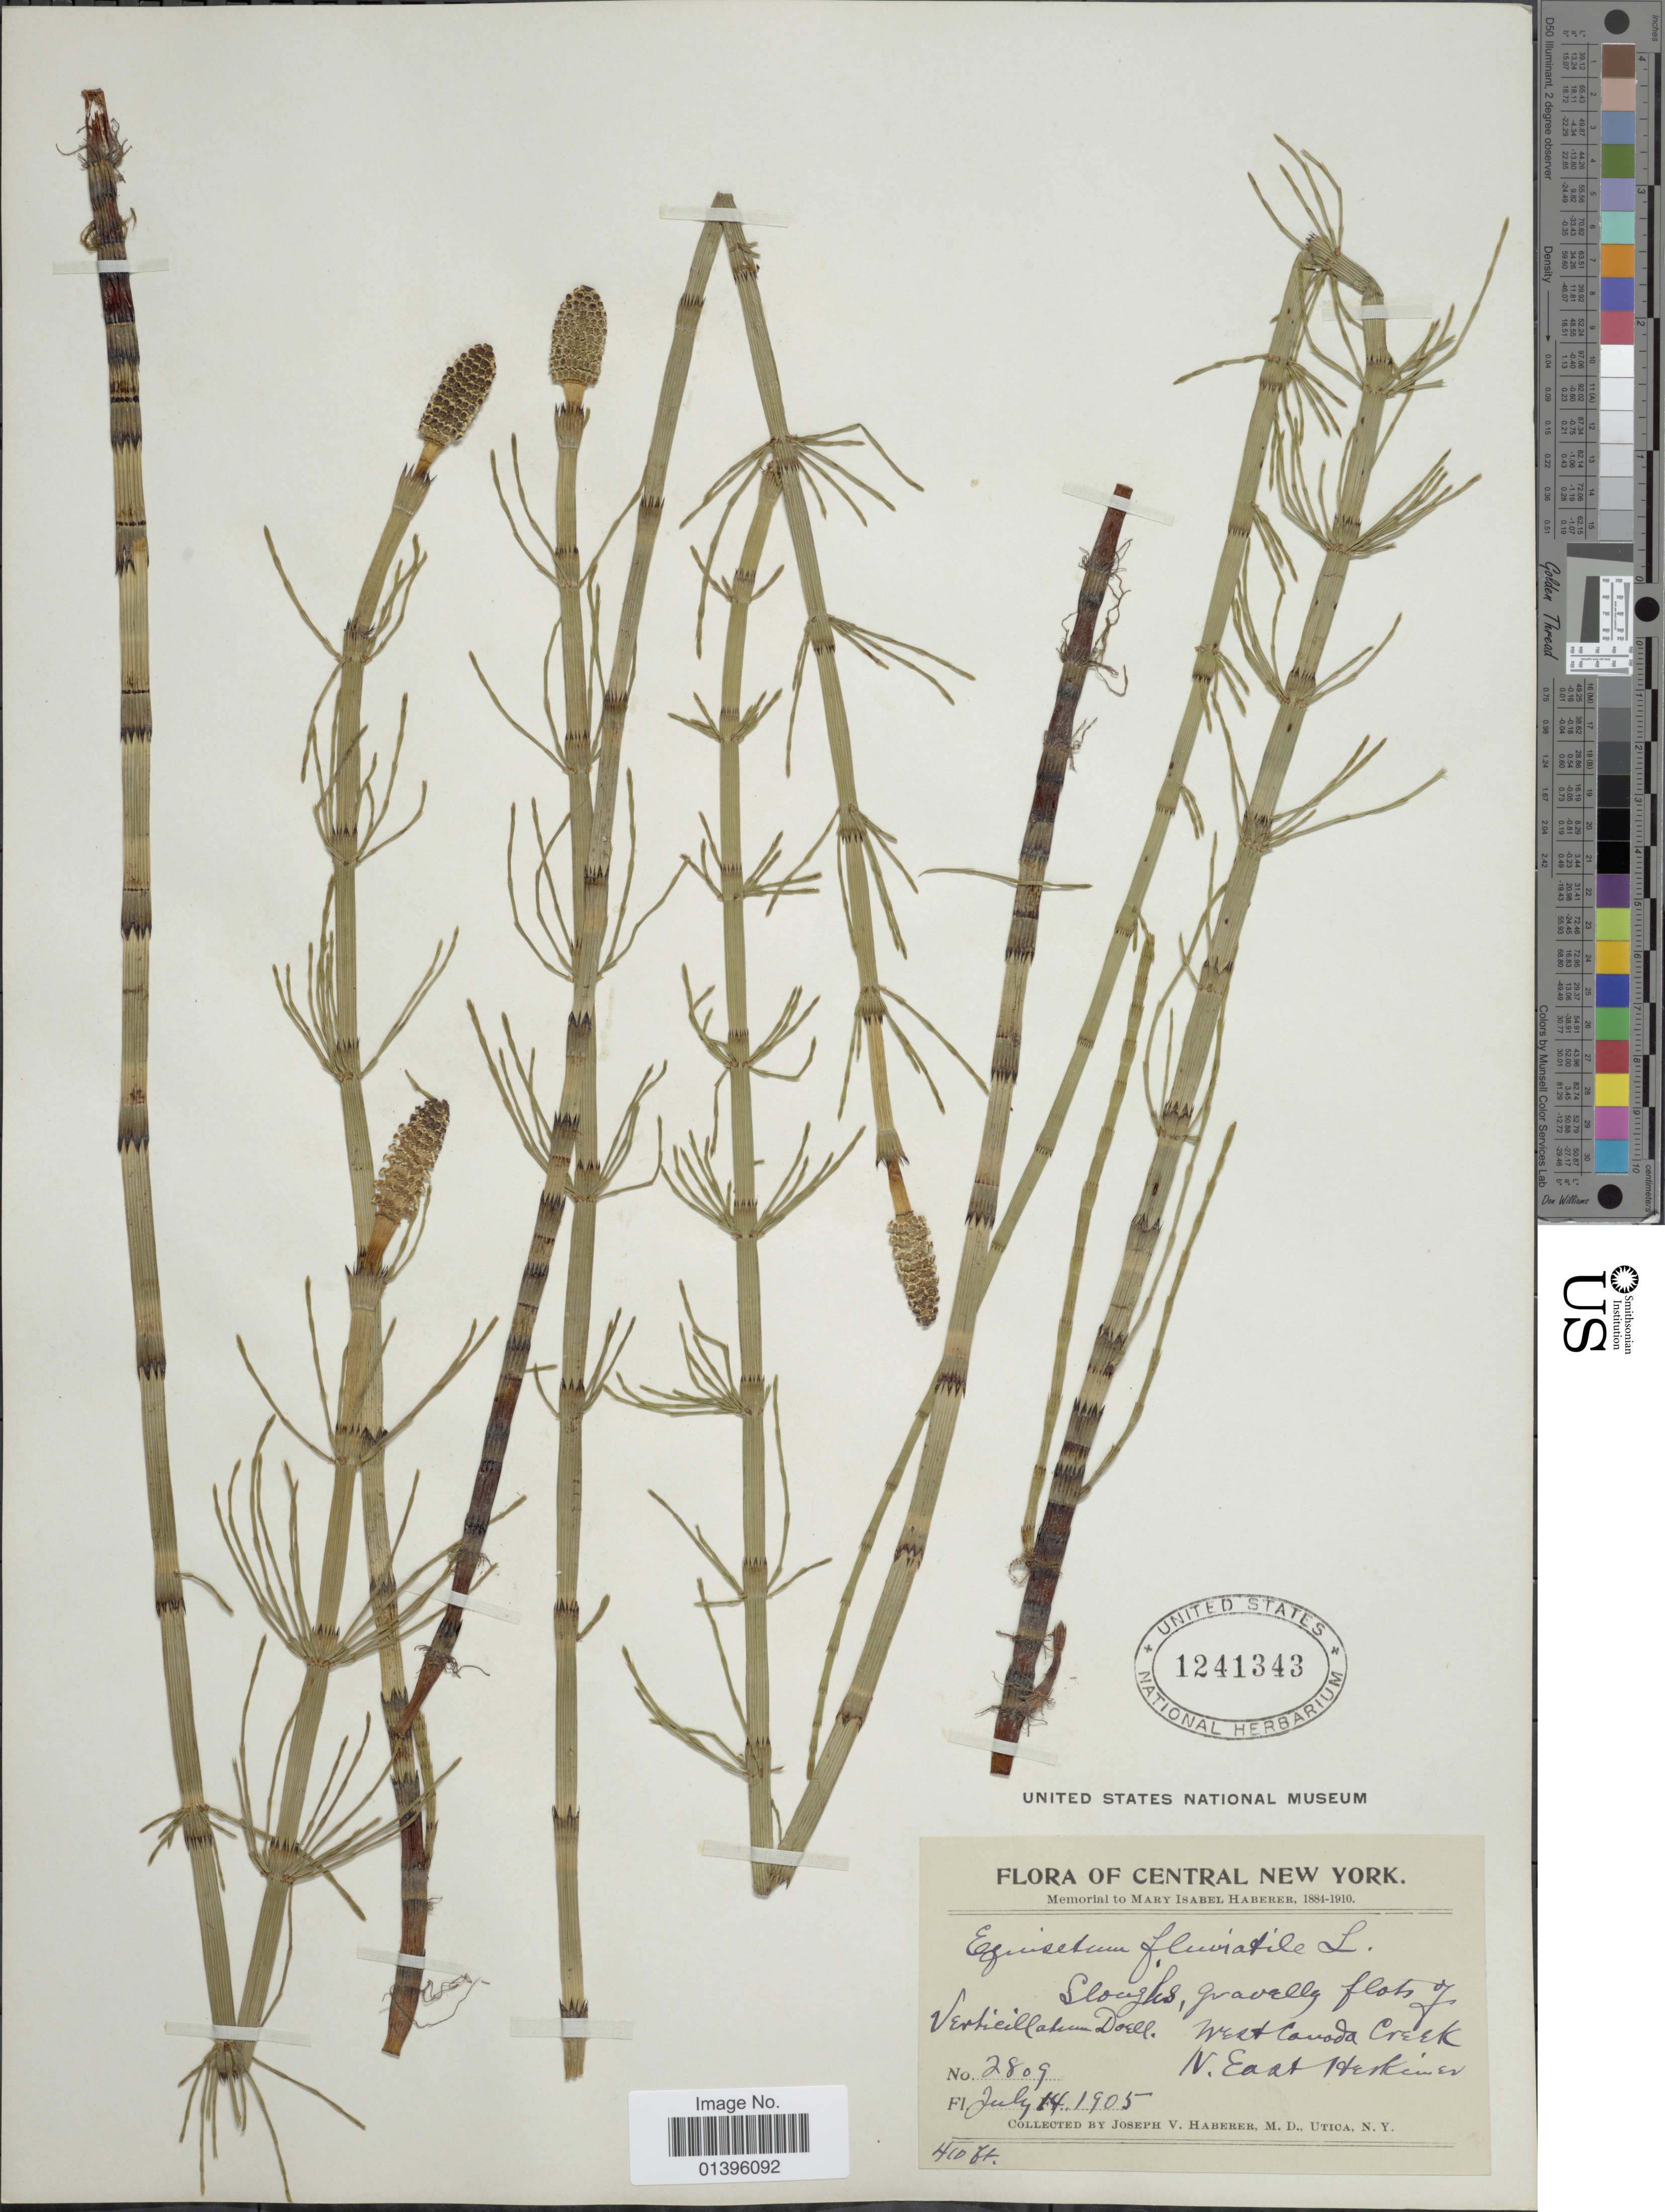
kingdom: Plantae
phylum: Tracheophyta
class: Polypodiopsida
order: Equisetales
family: Equisetaceae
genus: Equisetum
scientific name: Equisetum fluviatile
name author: L.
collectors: J. V. Haberer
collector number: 2809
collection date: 1905-07-14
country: United States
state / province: New York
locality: Central New York. Sloughs, gravelly flats of West Canada Creek, N. East Herkimer.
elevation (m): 125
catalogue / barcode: US 1241343